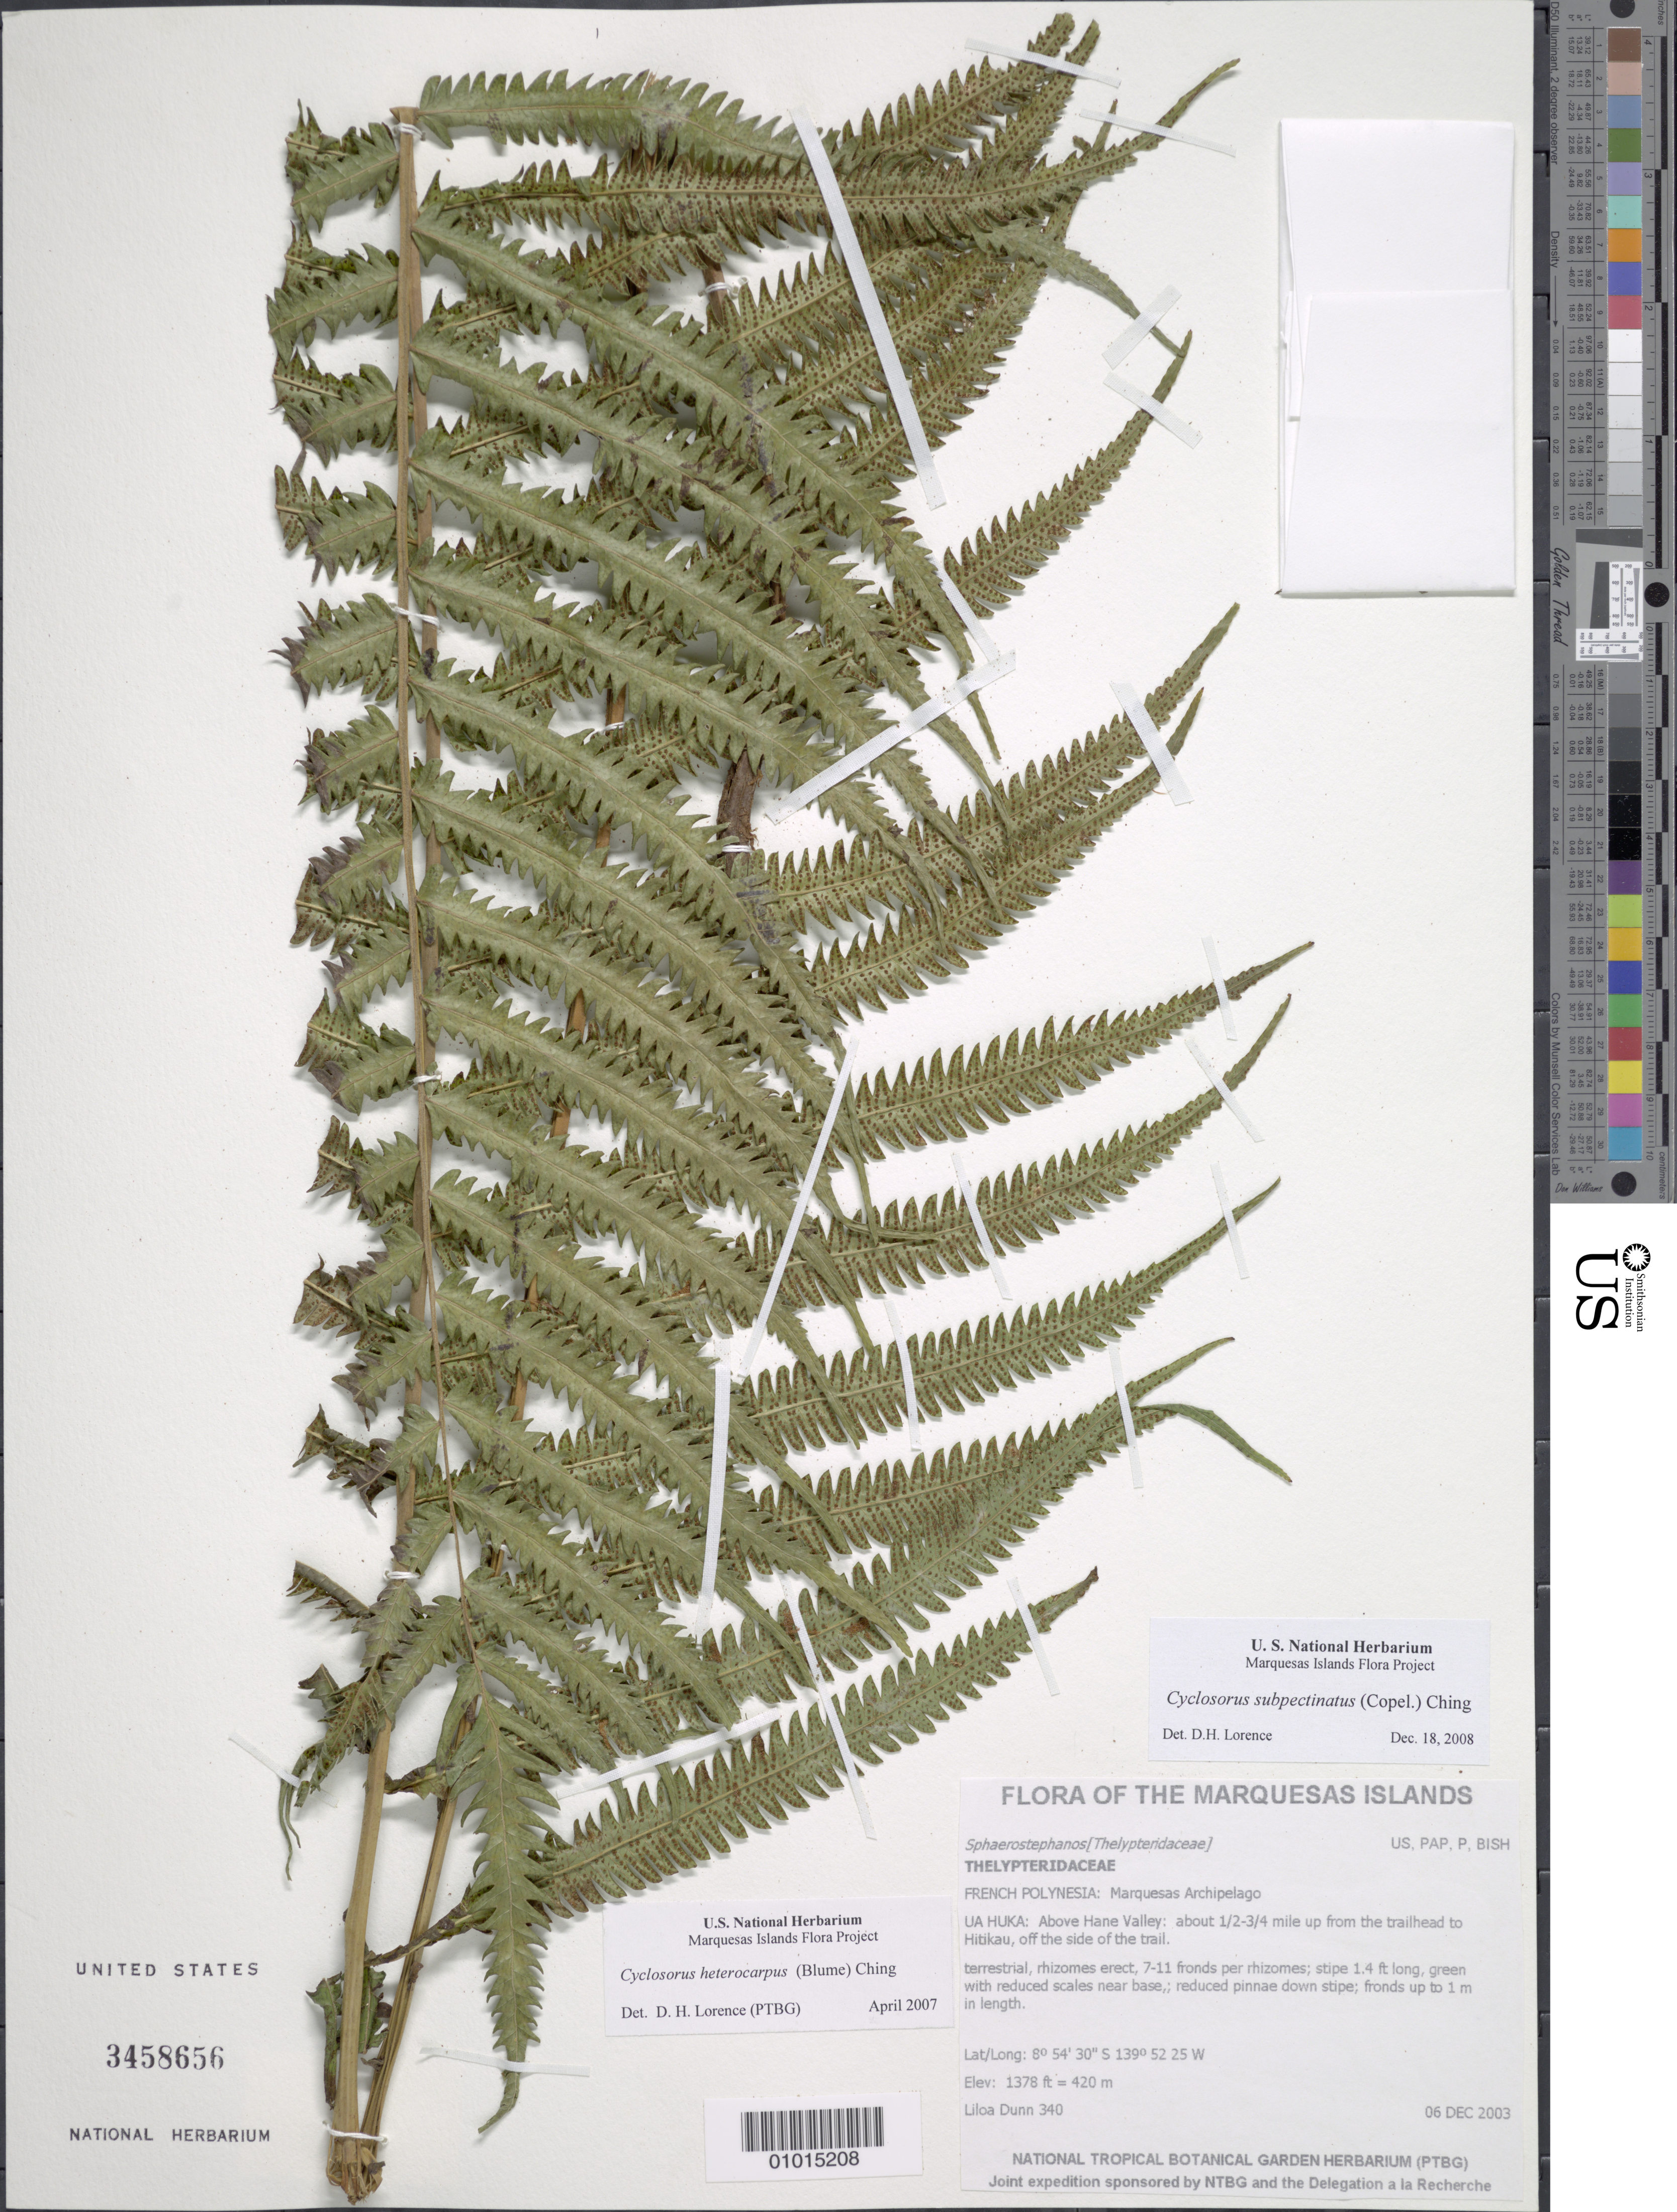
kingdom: Plantae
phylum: Tracheophyta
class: Polypodiopsida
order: Polypodiales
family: Thelypteridaceae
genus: Sphaerostephanos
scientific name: Sphaerostephanos subpectinatus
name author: (Copel.) Holttum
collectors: L. Dunn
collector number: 340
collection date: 2003-12-06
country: French Polynesia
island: Ua Huka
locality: Above Hane Valley: about 1/2-3/4 mile up from the trailhead to Hitikau, off the side of the trail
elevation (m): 420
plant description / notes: =Cyclosorus subpectinatus fide A. R. Smith 12/12/2008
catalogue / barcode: US 3458656